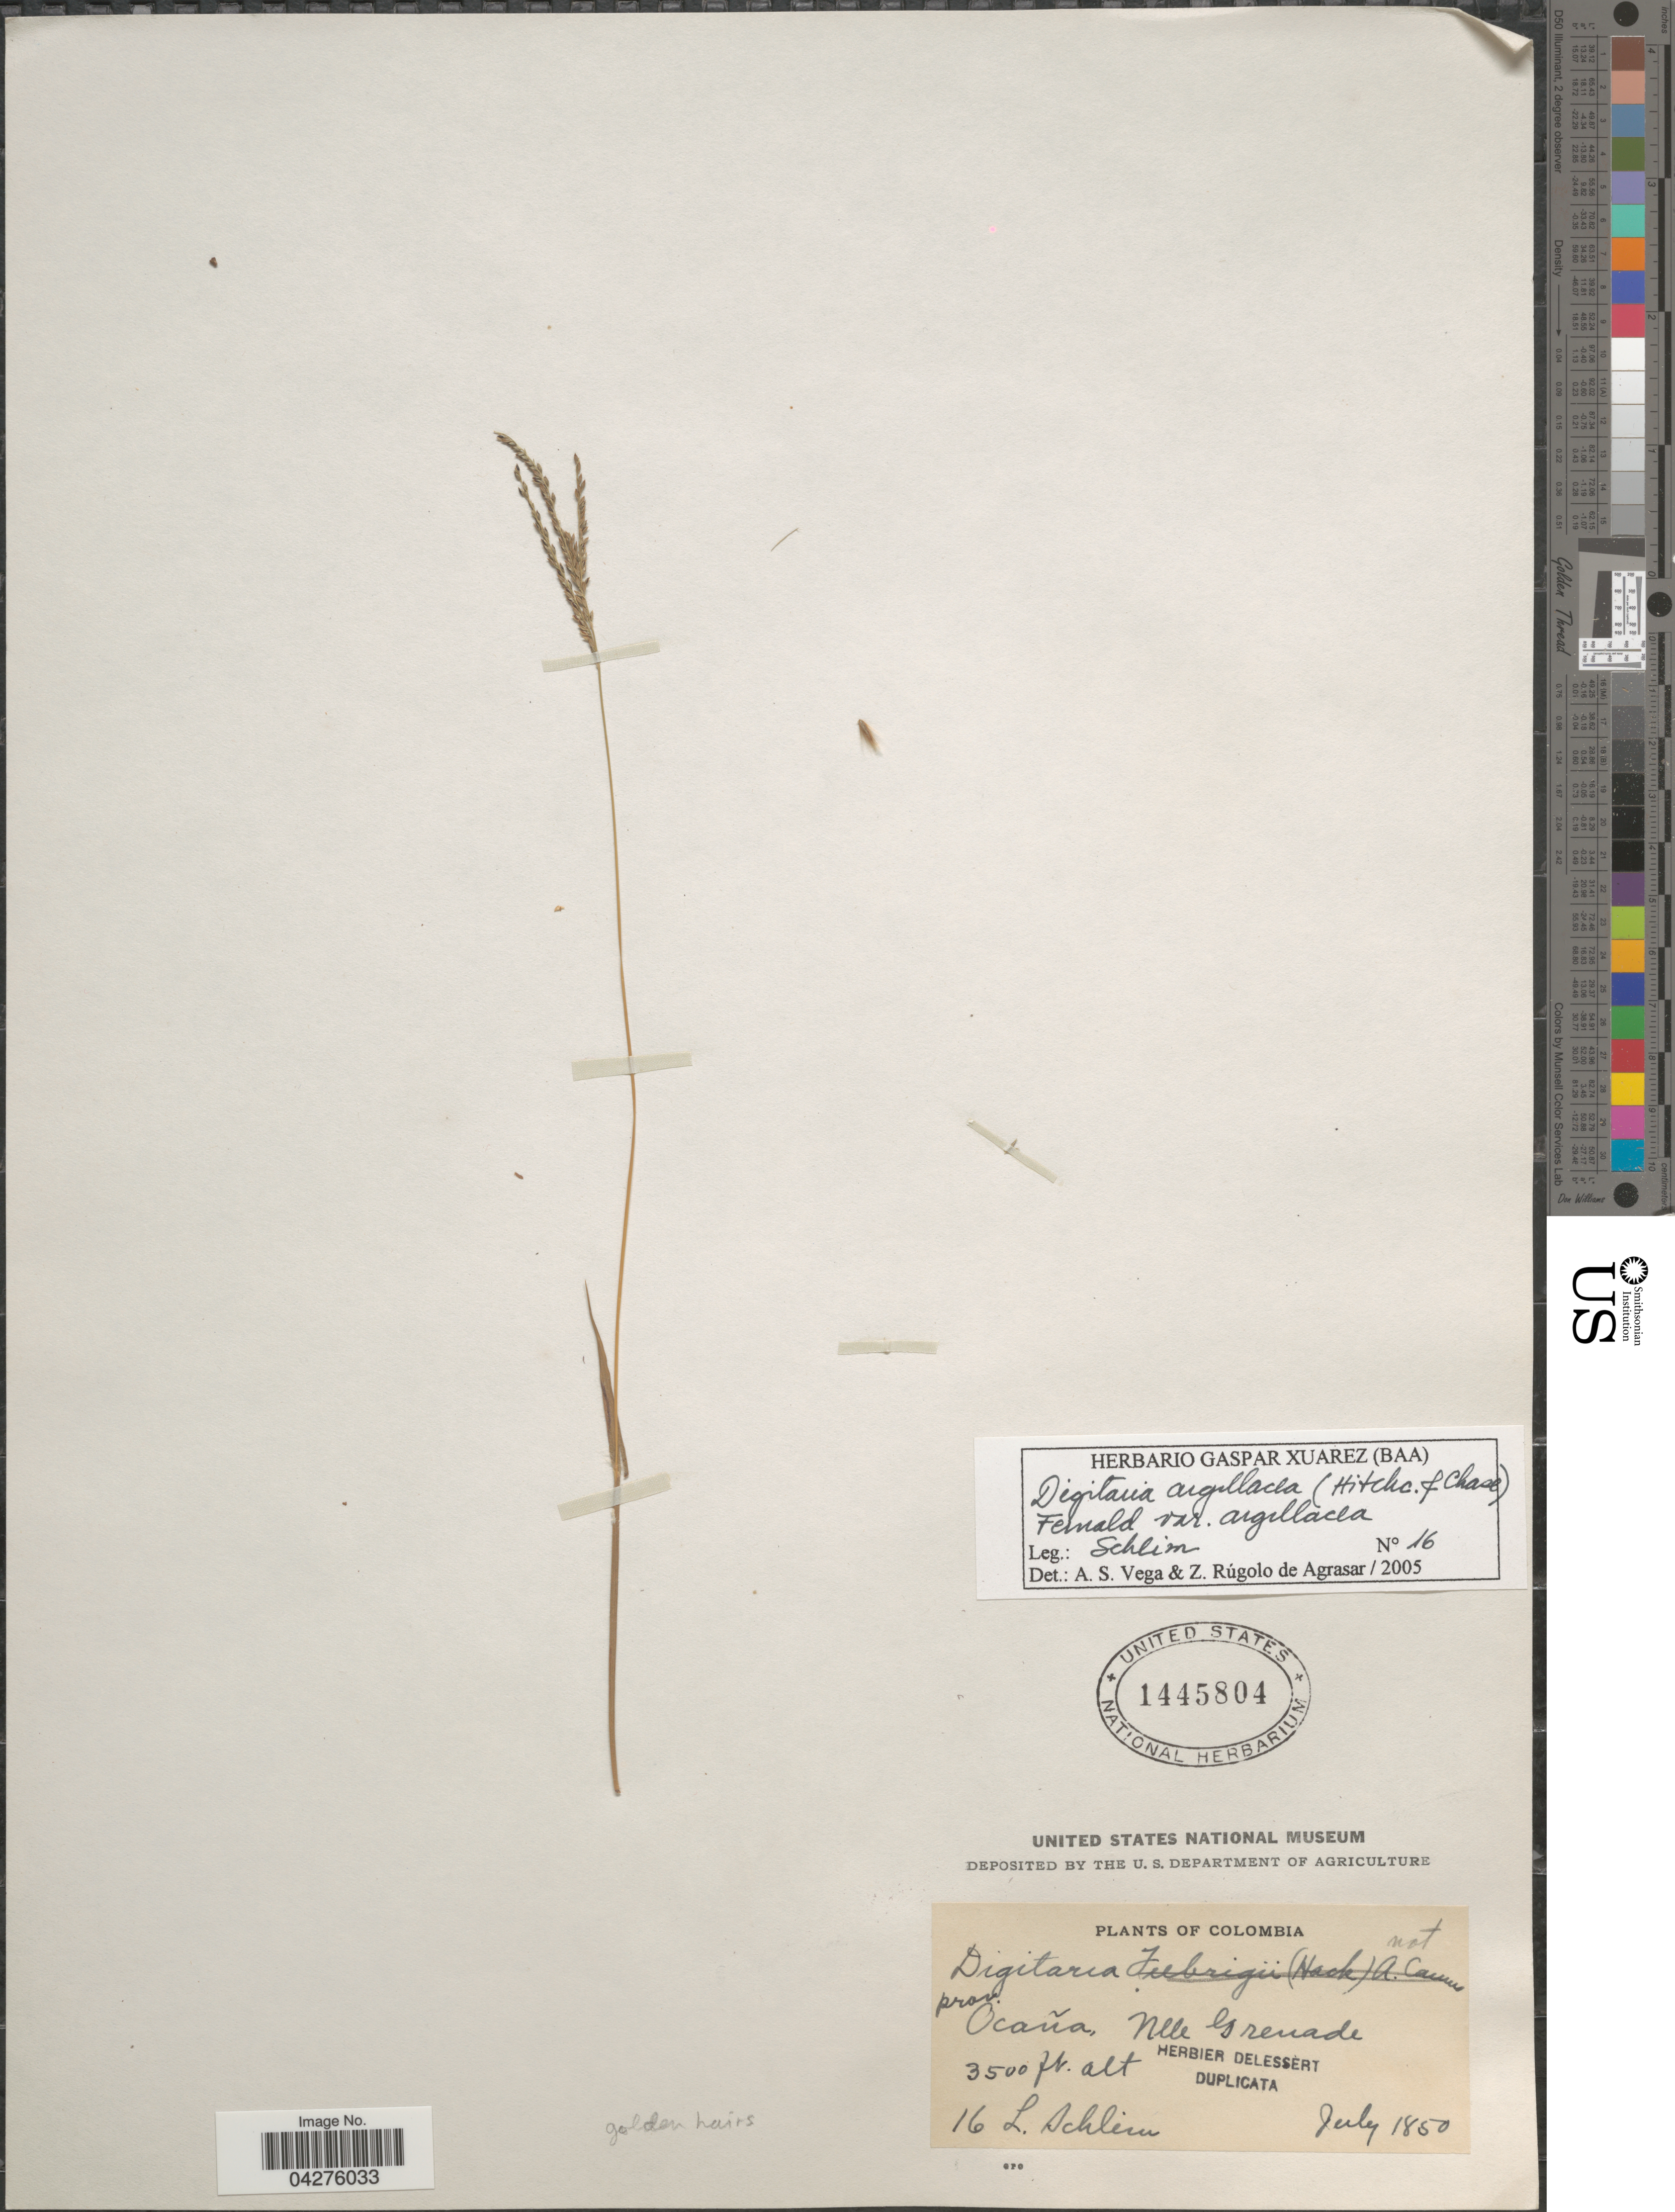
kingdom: Plantae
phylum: Tracheophyta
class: Liliopsida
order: Poales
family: Poaceae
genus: Digitaria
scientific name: Digitaria argillacea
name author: (Hitchc. & Chase) Fernald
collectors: L. Schlim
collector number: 16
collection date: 1850-07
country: Colombia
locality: Ocaña, Nlle Grenade.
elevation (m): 1067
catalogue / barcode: US 1445804